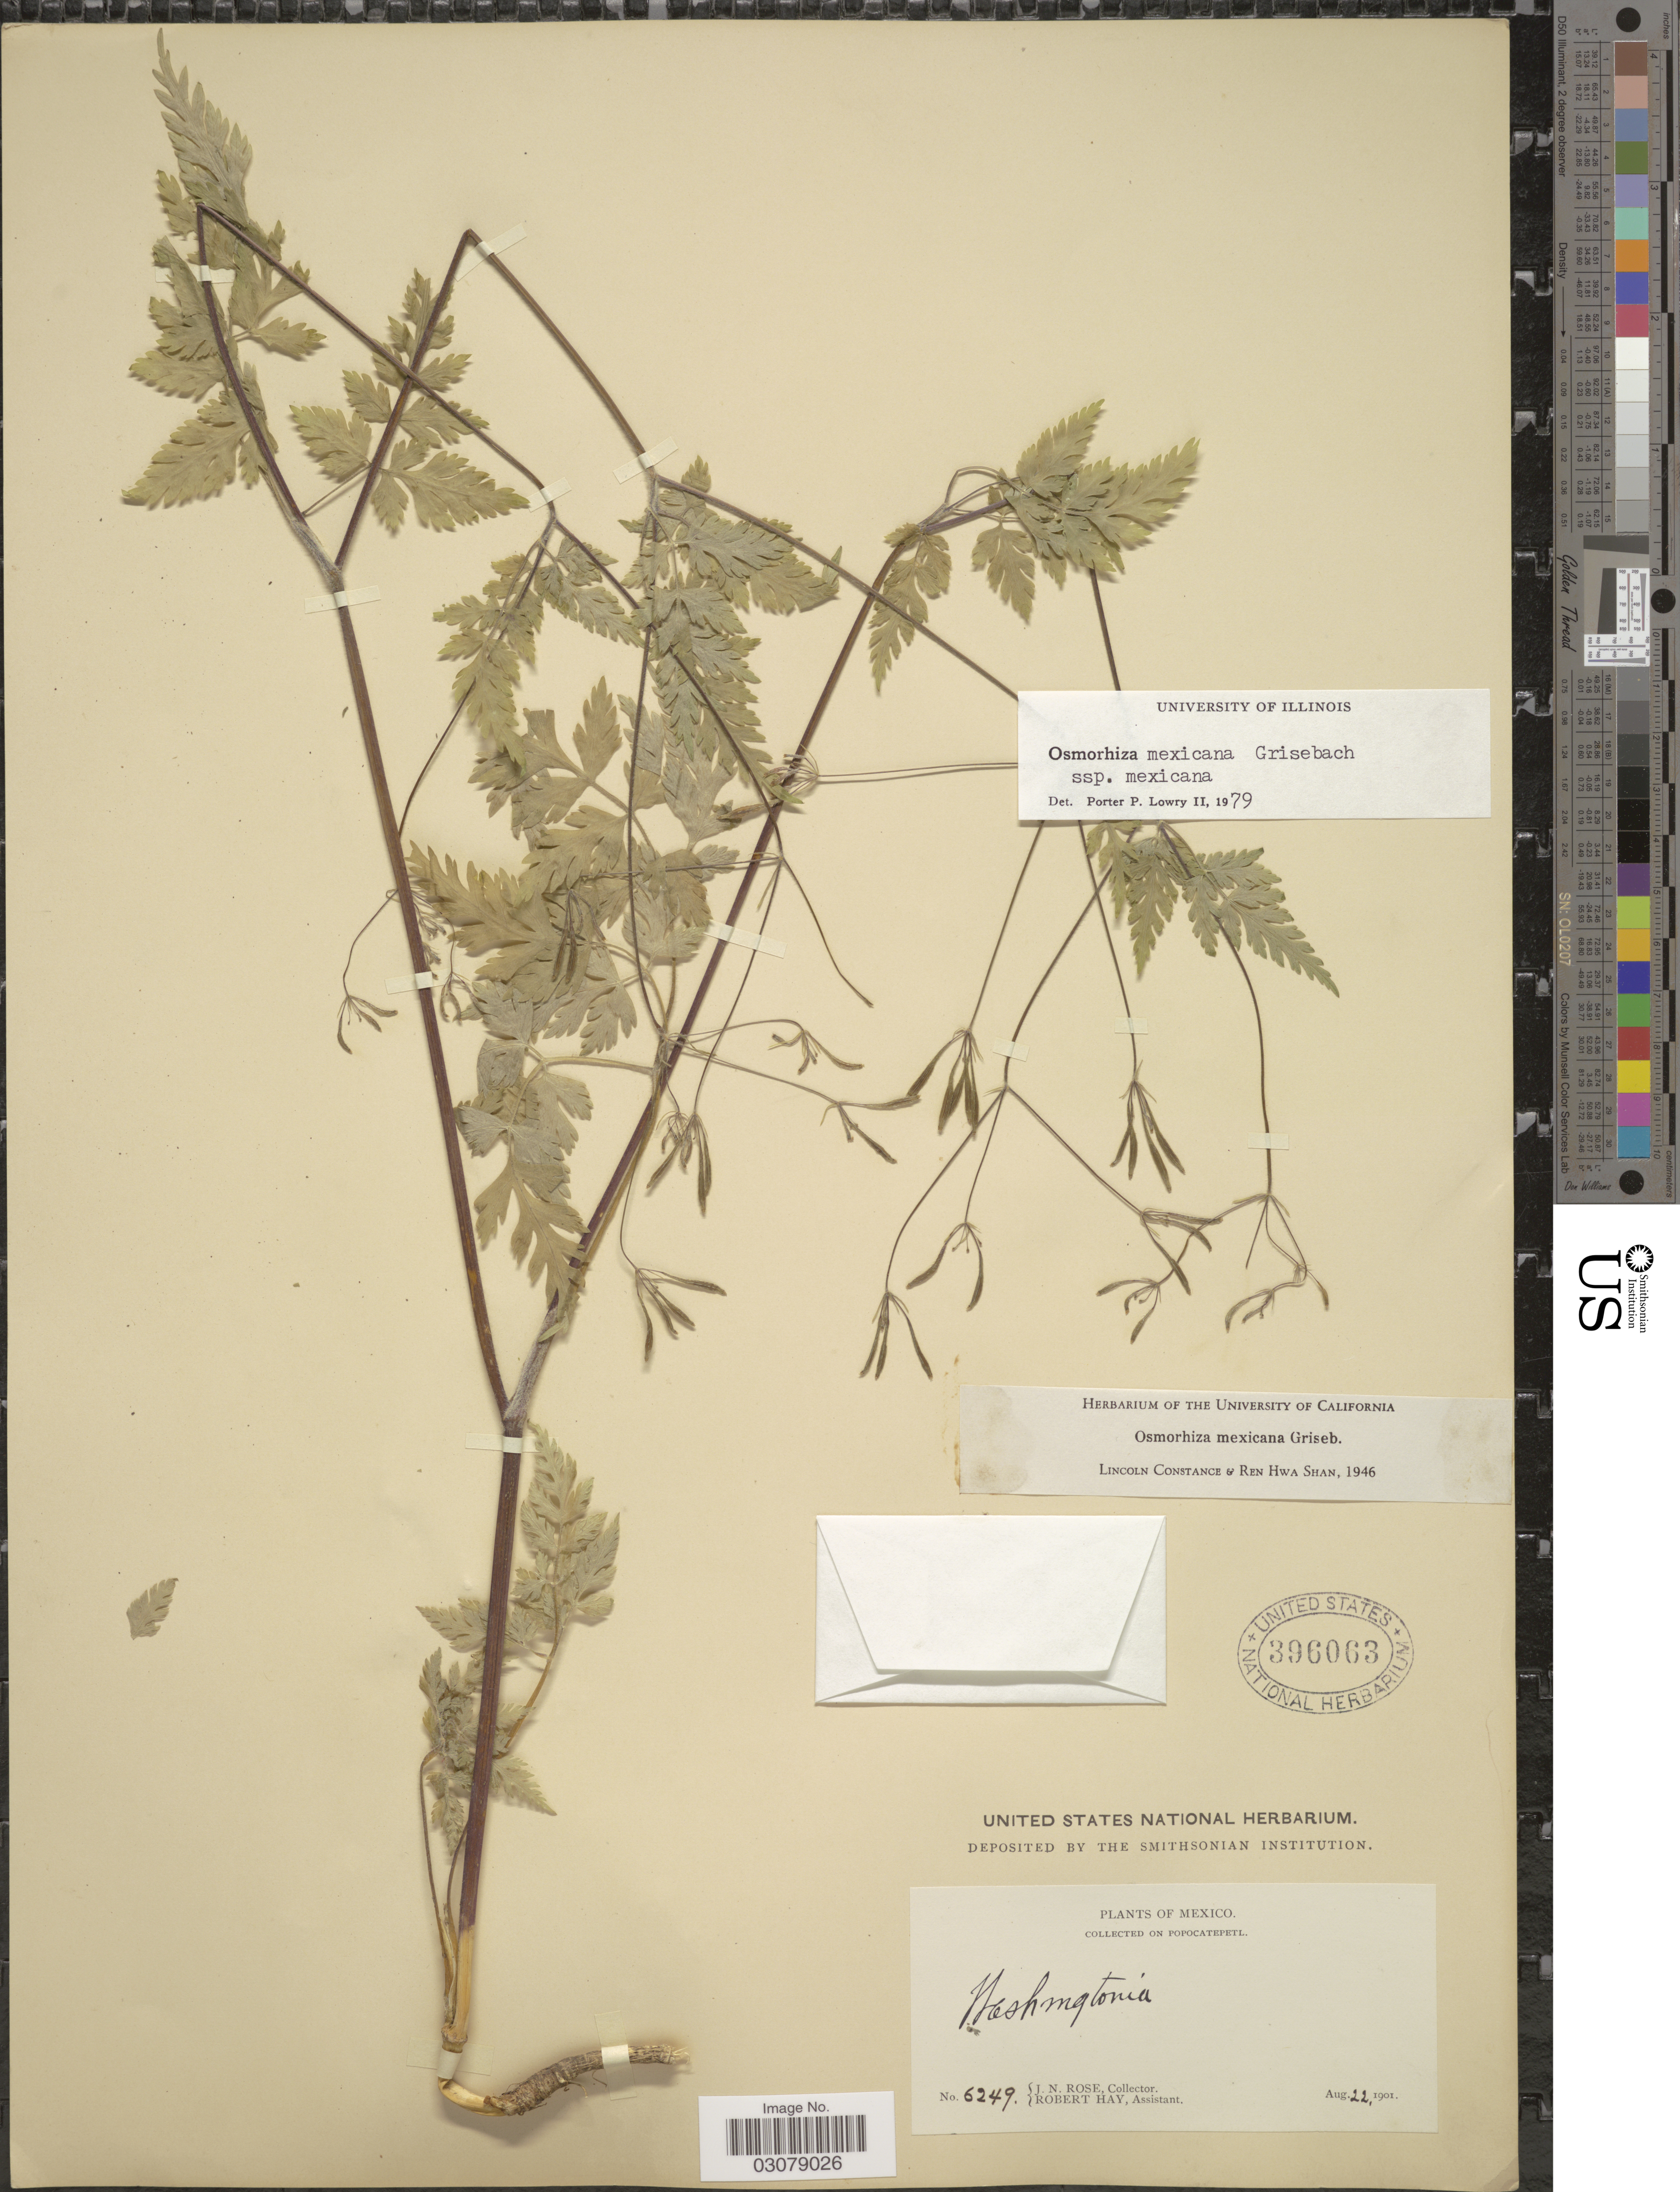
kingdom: Plantae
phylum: Tracheophyta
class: Magnoliopsida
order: Apiales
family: Apiaceae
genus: Osmorhiza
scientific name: Osmorhiza mexicana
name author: Griseb.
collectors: J. N. Rose & R. Hay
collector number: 6249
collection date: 1901-08-22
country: Mexico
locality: Popocatepetl.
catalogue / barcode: US 396063